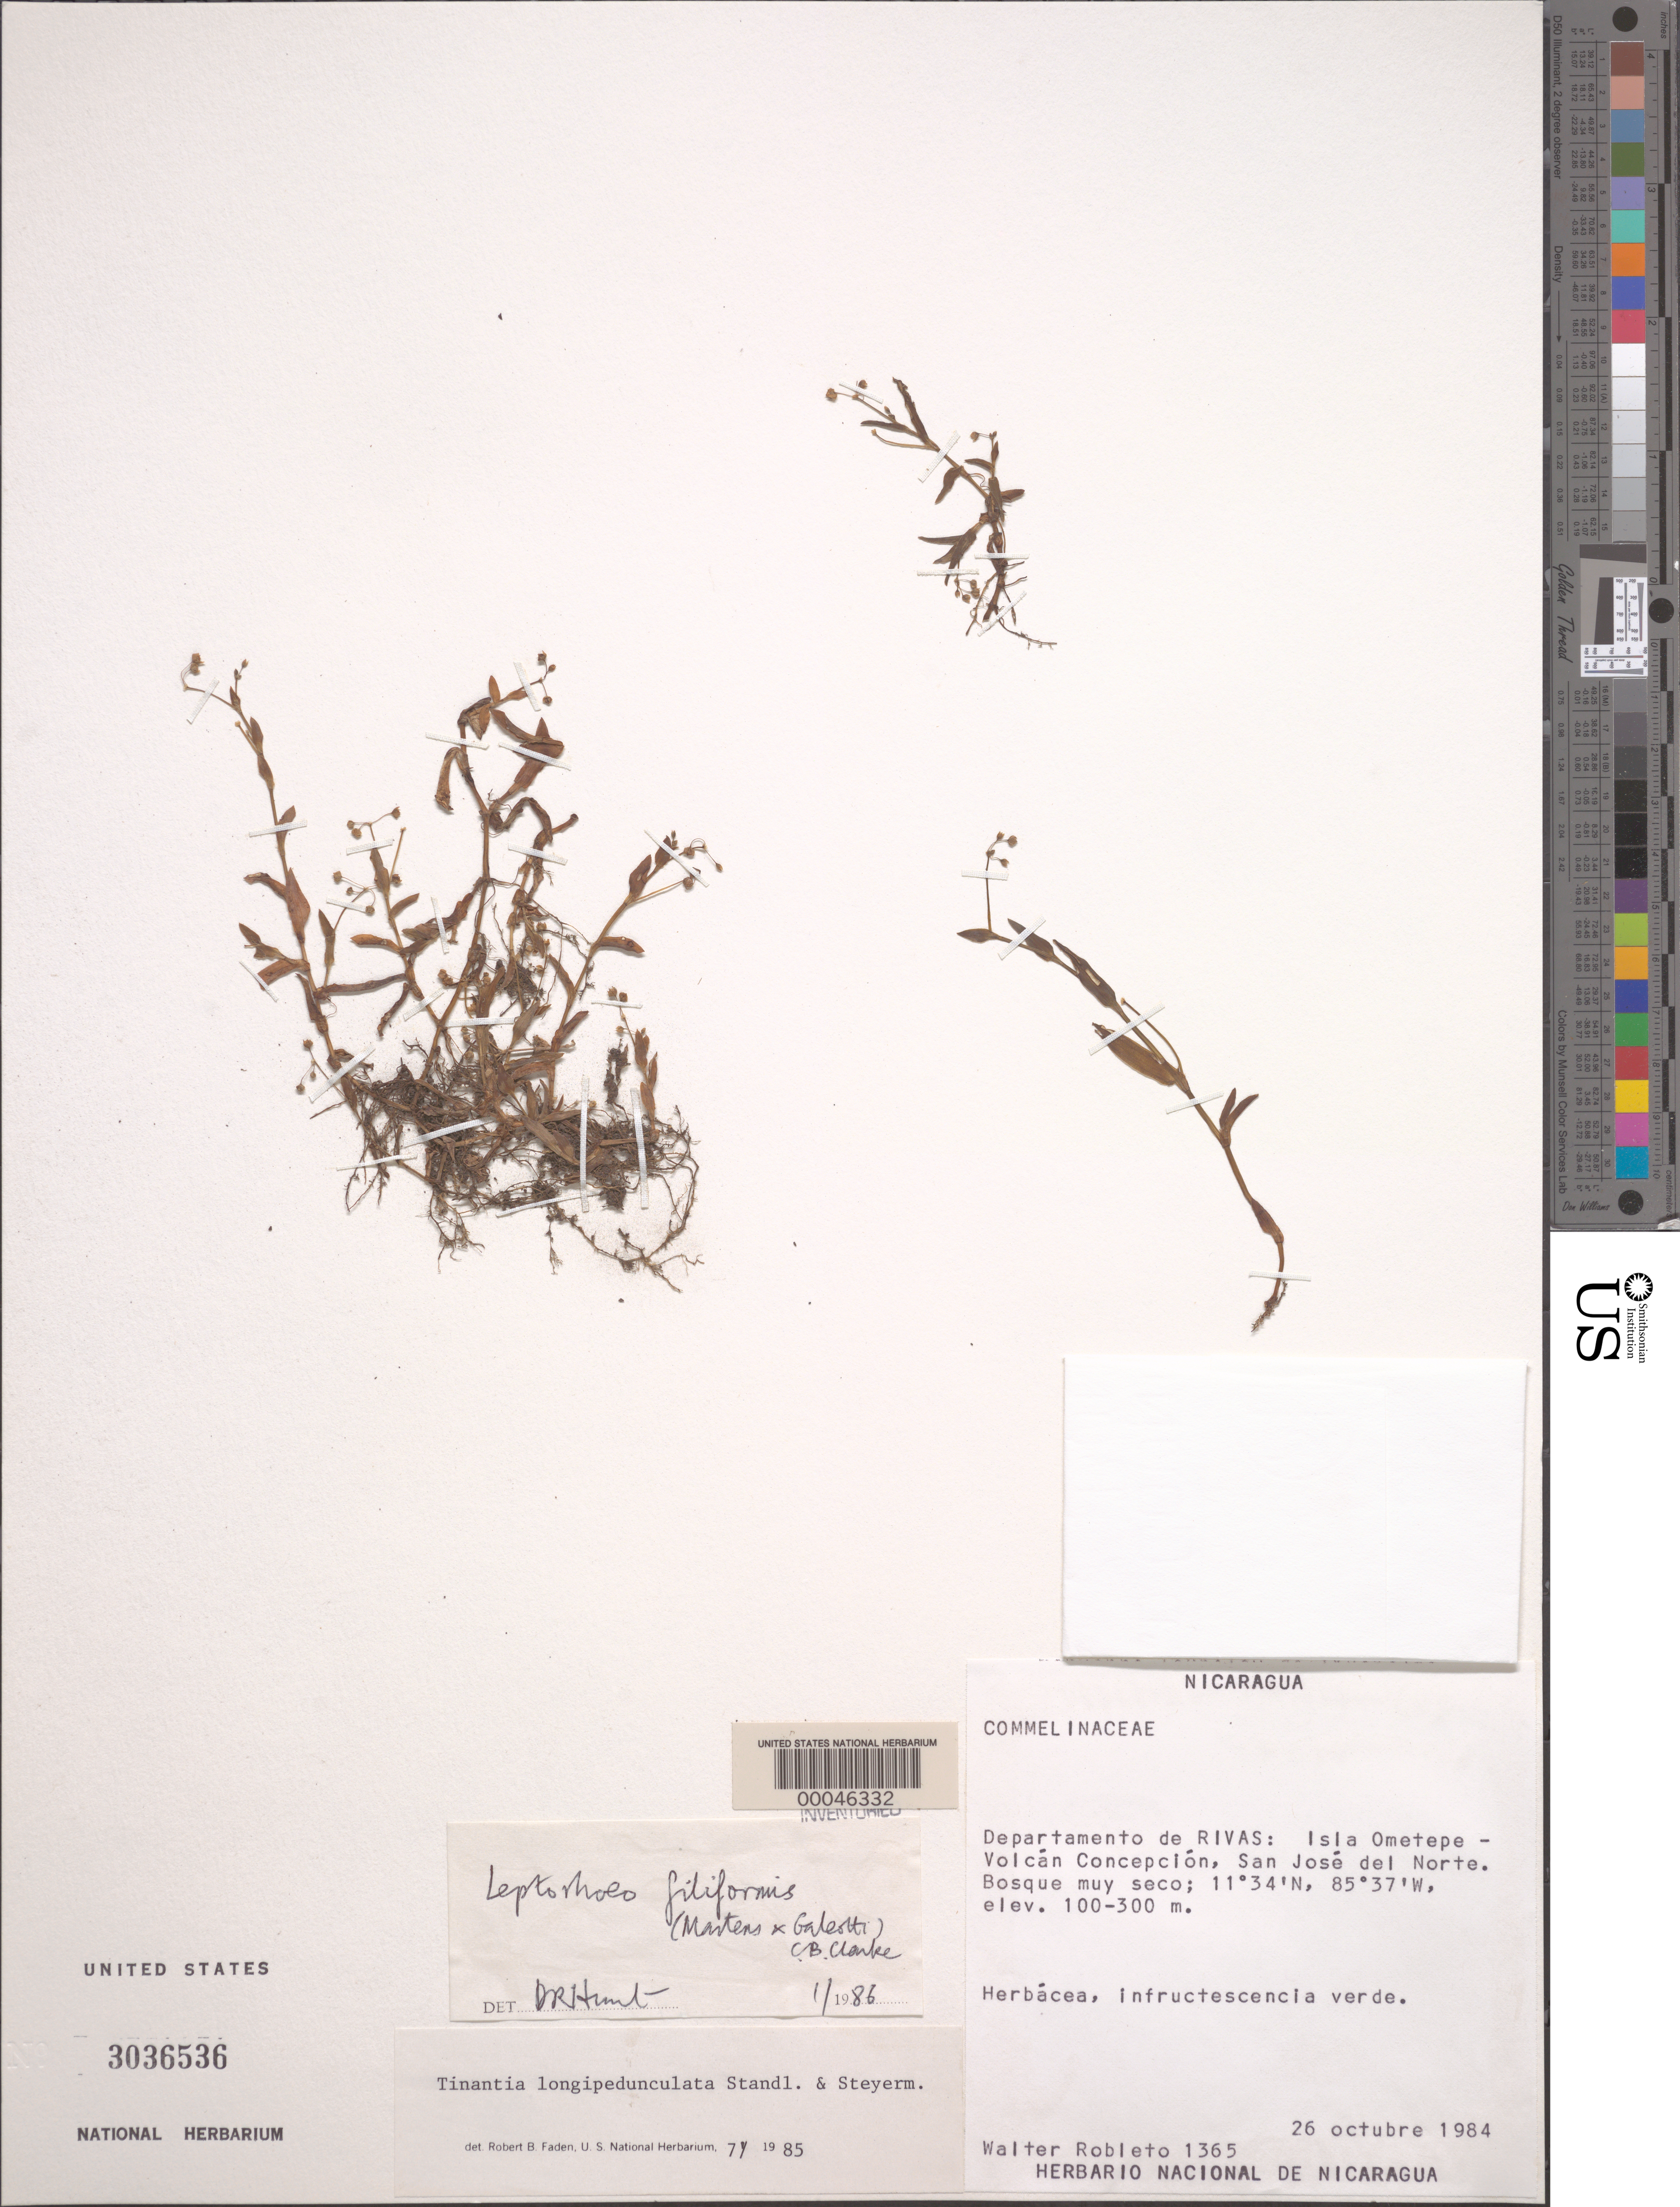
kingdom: Plantae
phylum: Tracheophyta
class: Liliopsida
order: Commelinales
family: Commelinaceae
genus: Callisia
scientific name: Callisia filiformis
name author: (M. Martens & Galeotti) D.R. Hunt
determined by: Hunt, D. R.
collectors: W. Robleto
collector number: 1365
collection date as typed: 26 Oct 1984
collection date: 1984-10-26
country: Nicaragua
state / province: Rivas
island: Isla de Ometepe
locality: Isla ometepe; volcan cncepcion, san jose del norte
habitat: Secondary forest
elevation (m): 100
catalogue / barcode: US 3036536